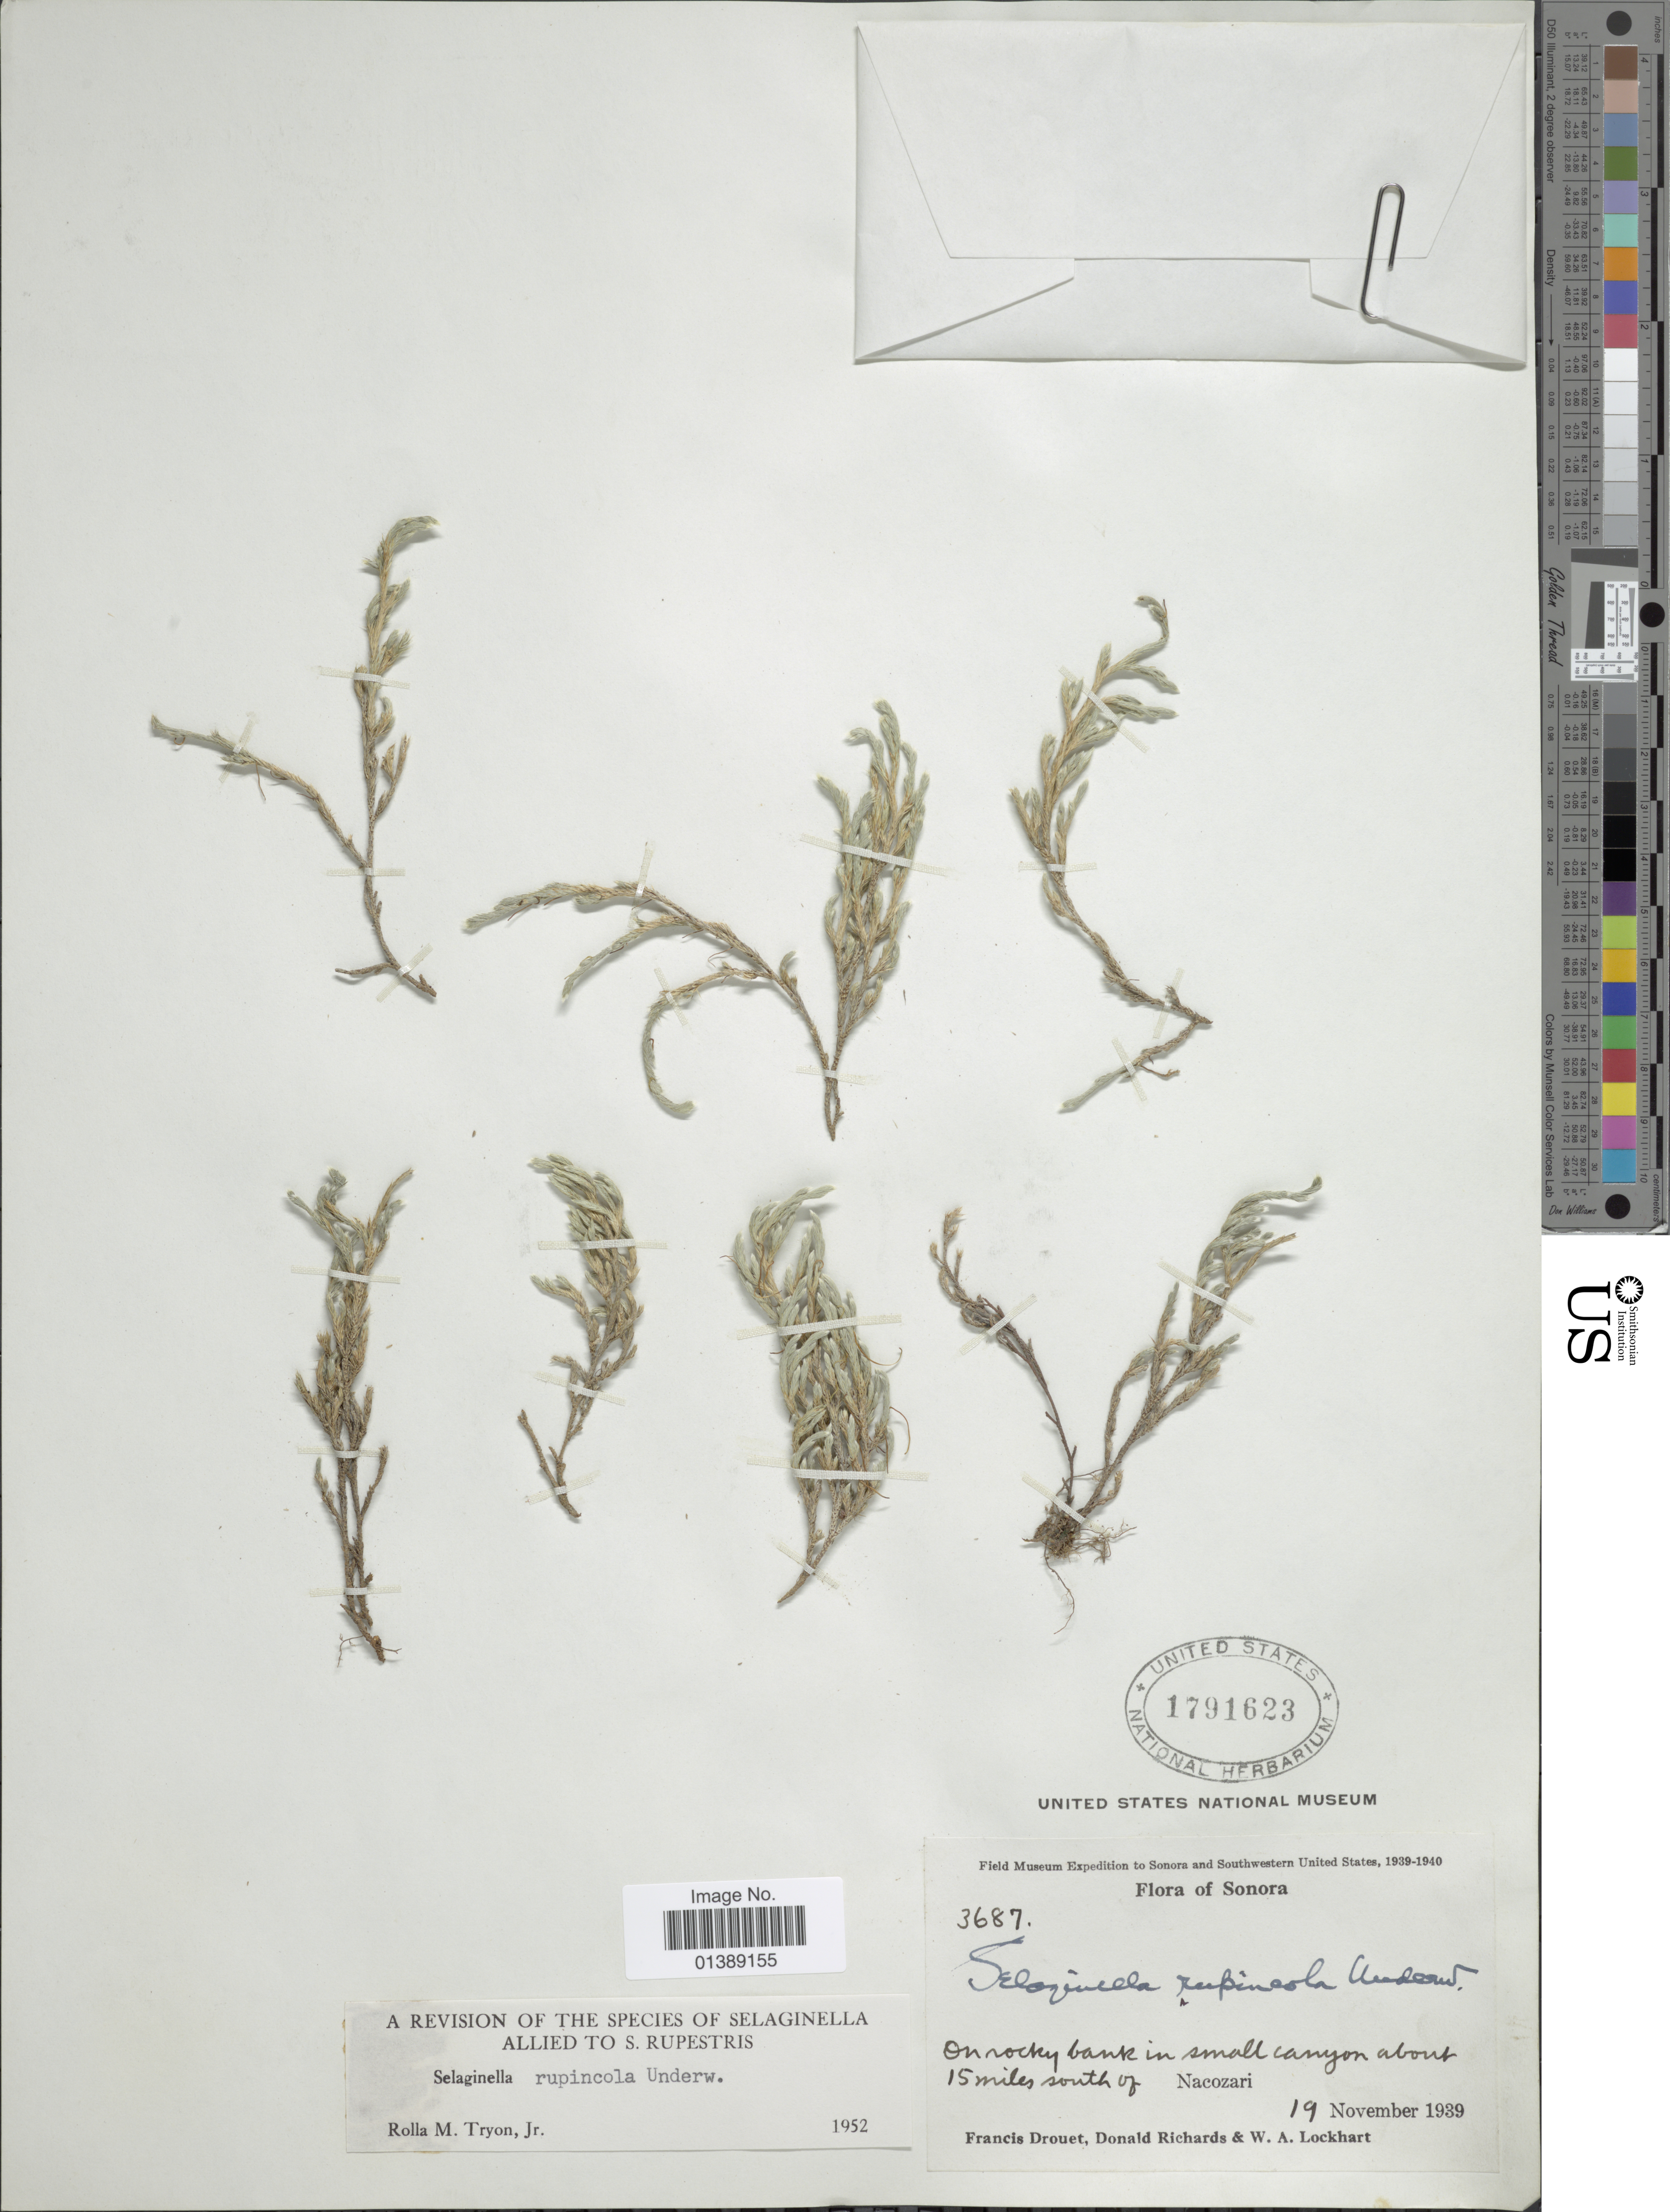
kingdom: Plantae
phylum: Tracheophyta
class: Lycopodiopsida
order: Selaginellales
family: Selaginellaceae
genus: Selaginella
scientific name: Selaginella rupincola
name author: Underw.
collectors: F. E. Drouet, D. Richards & W. Lockhart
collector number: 3687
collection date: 1939-11-19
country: Mexico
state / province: Sonora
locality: On rocky bank in small canyon about 15 miles south of Nacozari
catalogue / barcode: US 1791623